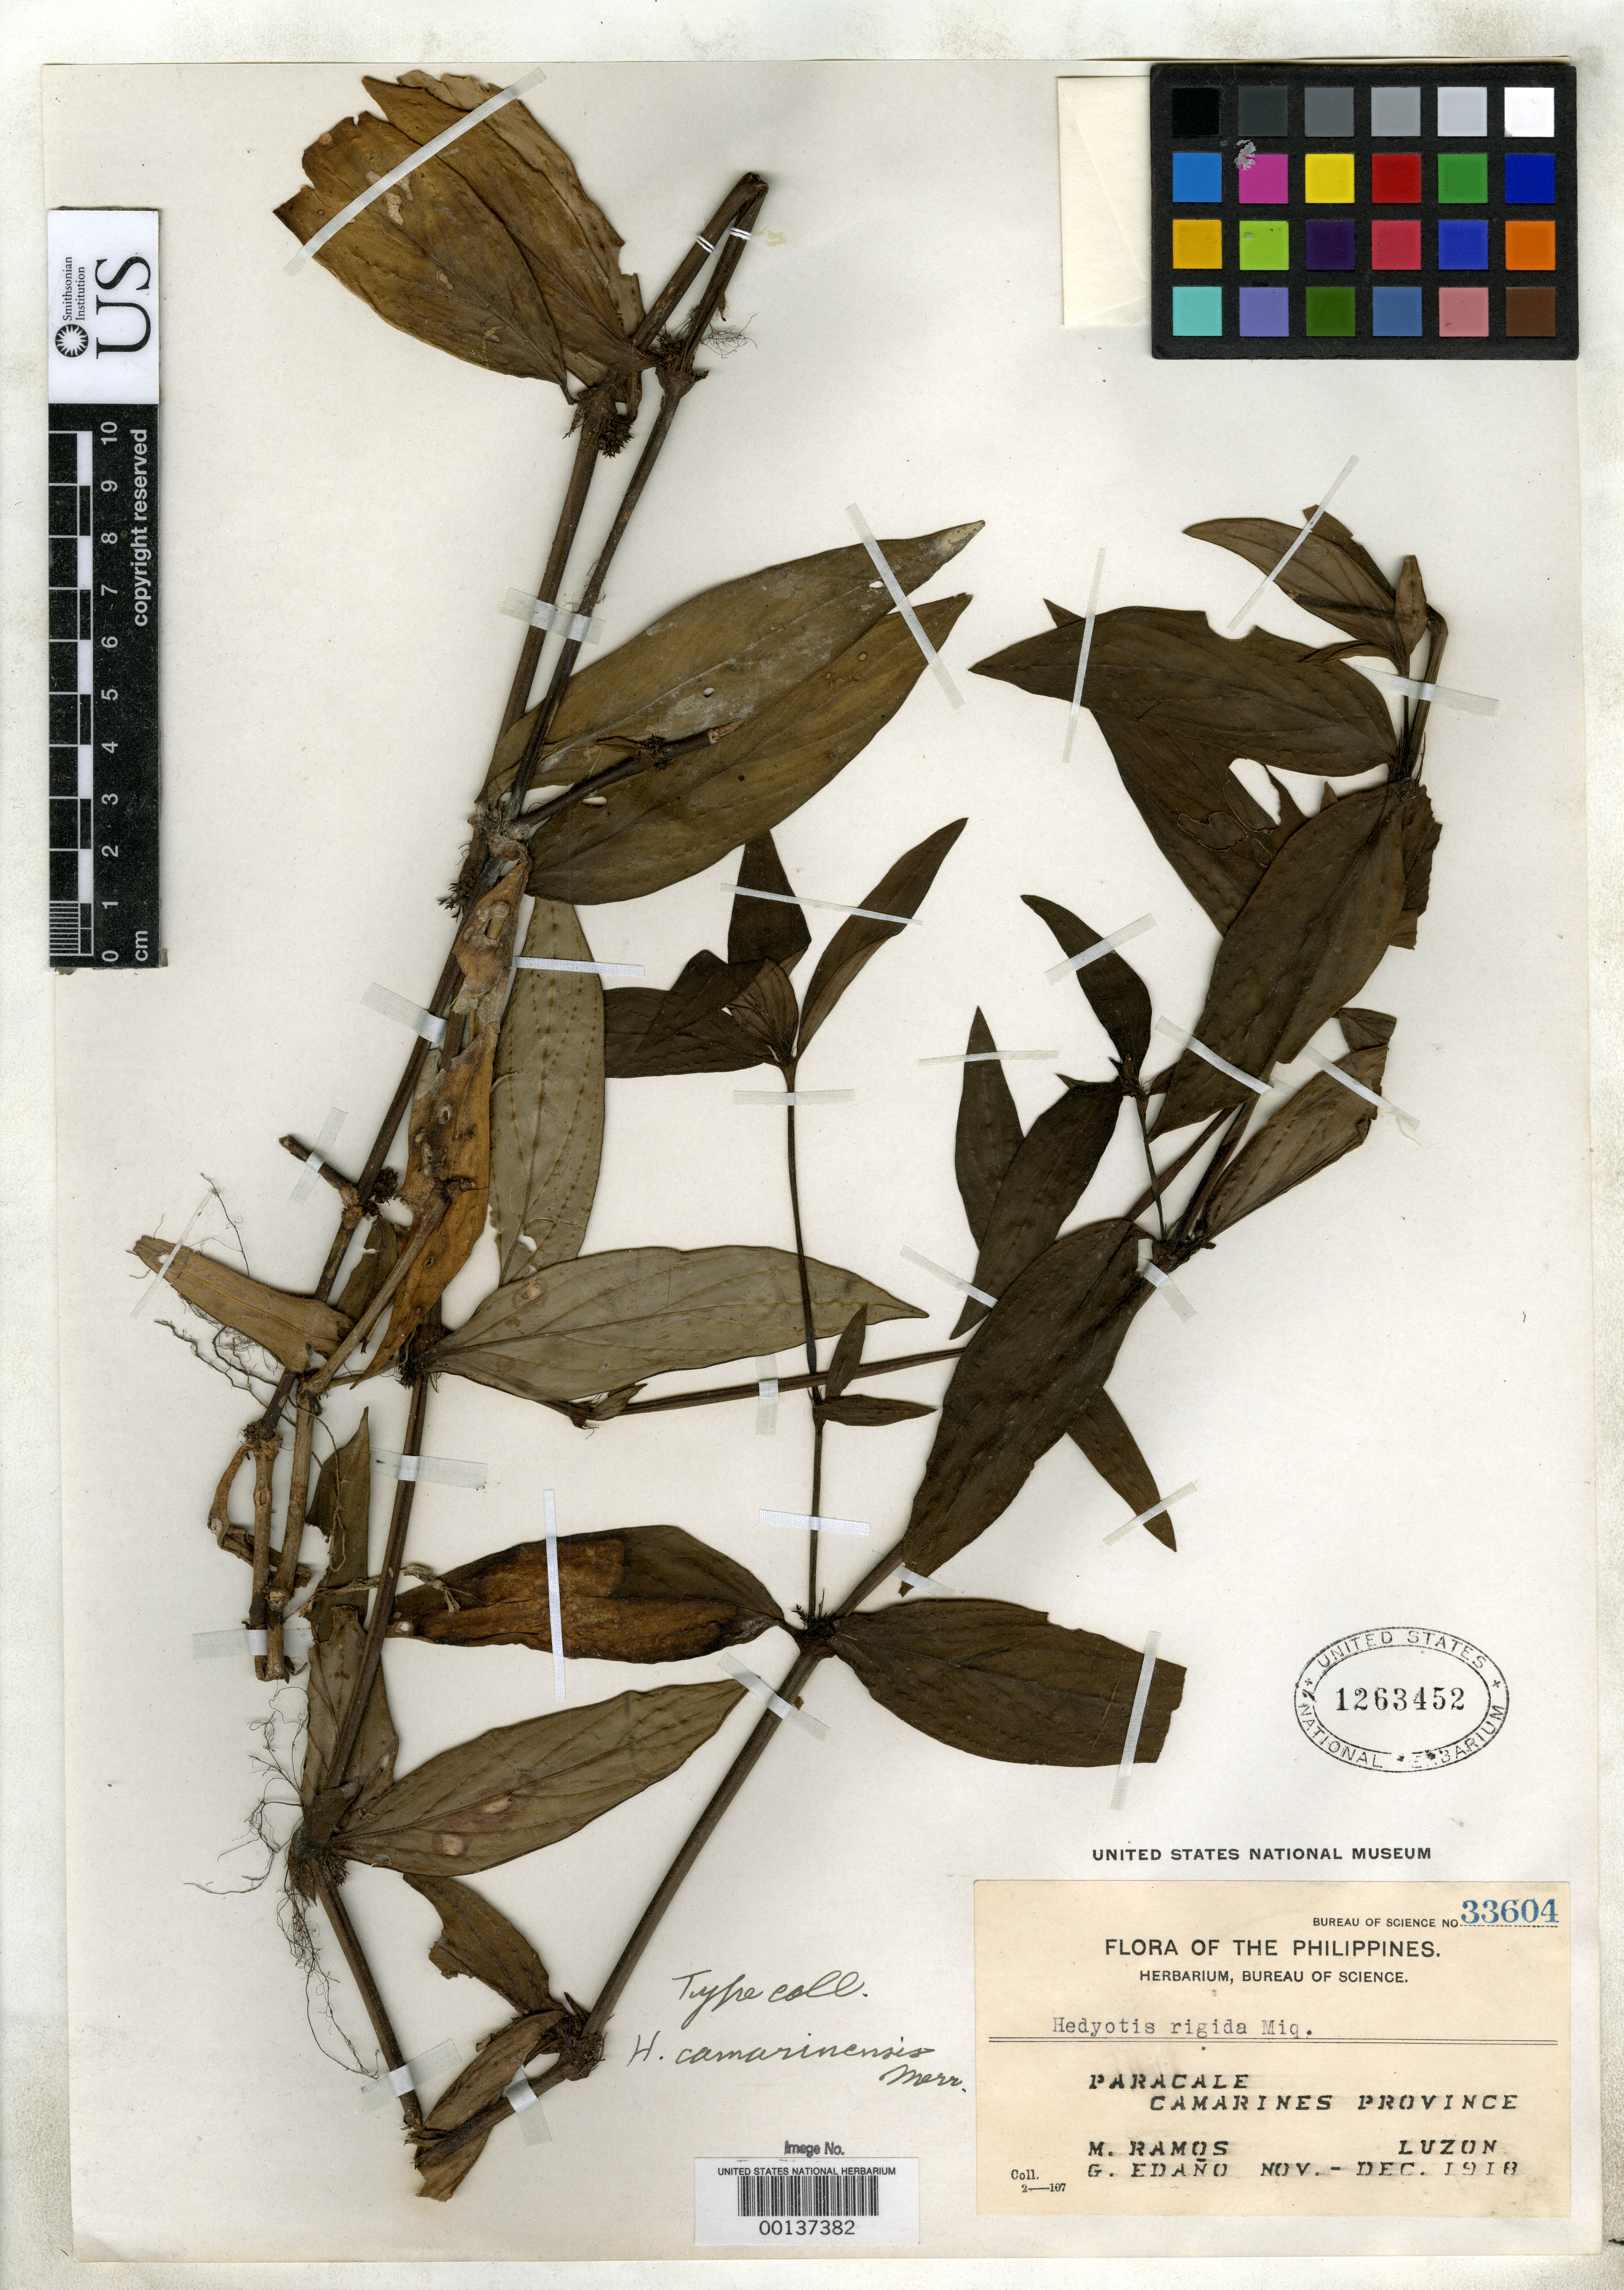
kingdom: Plantae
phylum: Tracheophyta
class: Magnoliopsida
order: Gentianales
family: Rubiaceae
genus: Hedyotis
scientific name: Hedyotis camarinensis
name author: Merr.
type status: Isotype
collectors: M. Ramos & G. E. Edaño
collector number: Bur. Sci. 33604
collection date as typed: Nov 1918 to -- Dec 1918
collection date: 1918-11/1918-12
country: Philippines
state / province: Bicol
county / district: Camarines Norte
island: Luzon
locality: Paracale.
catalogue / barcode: US 1263452